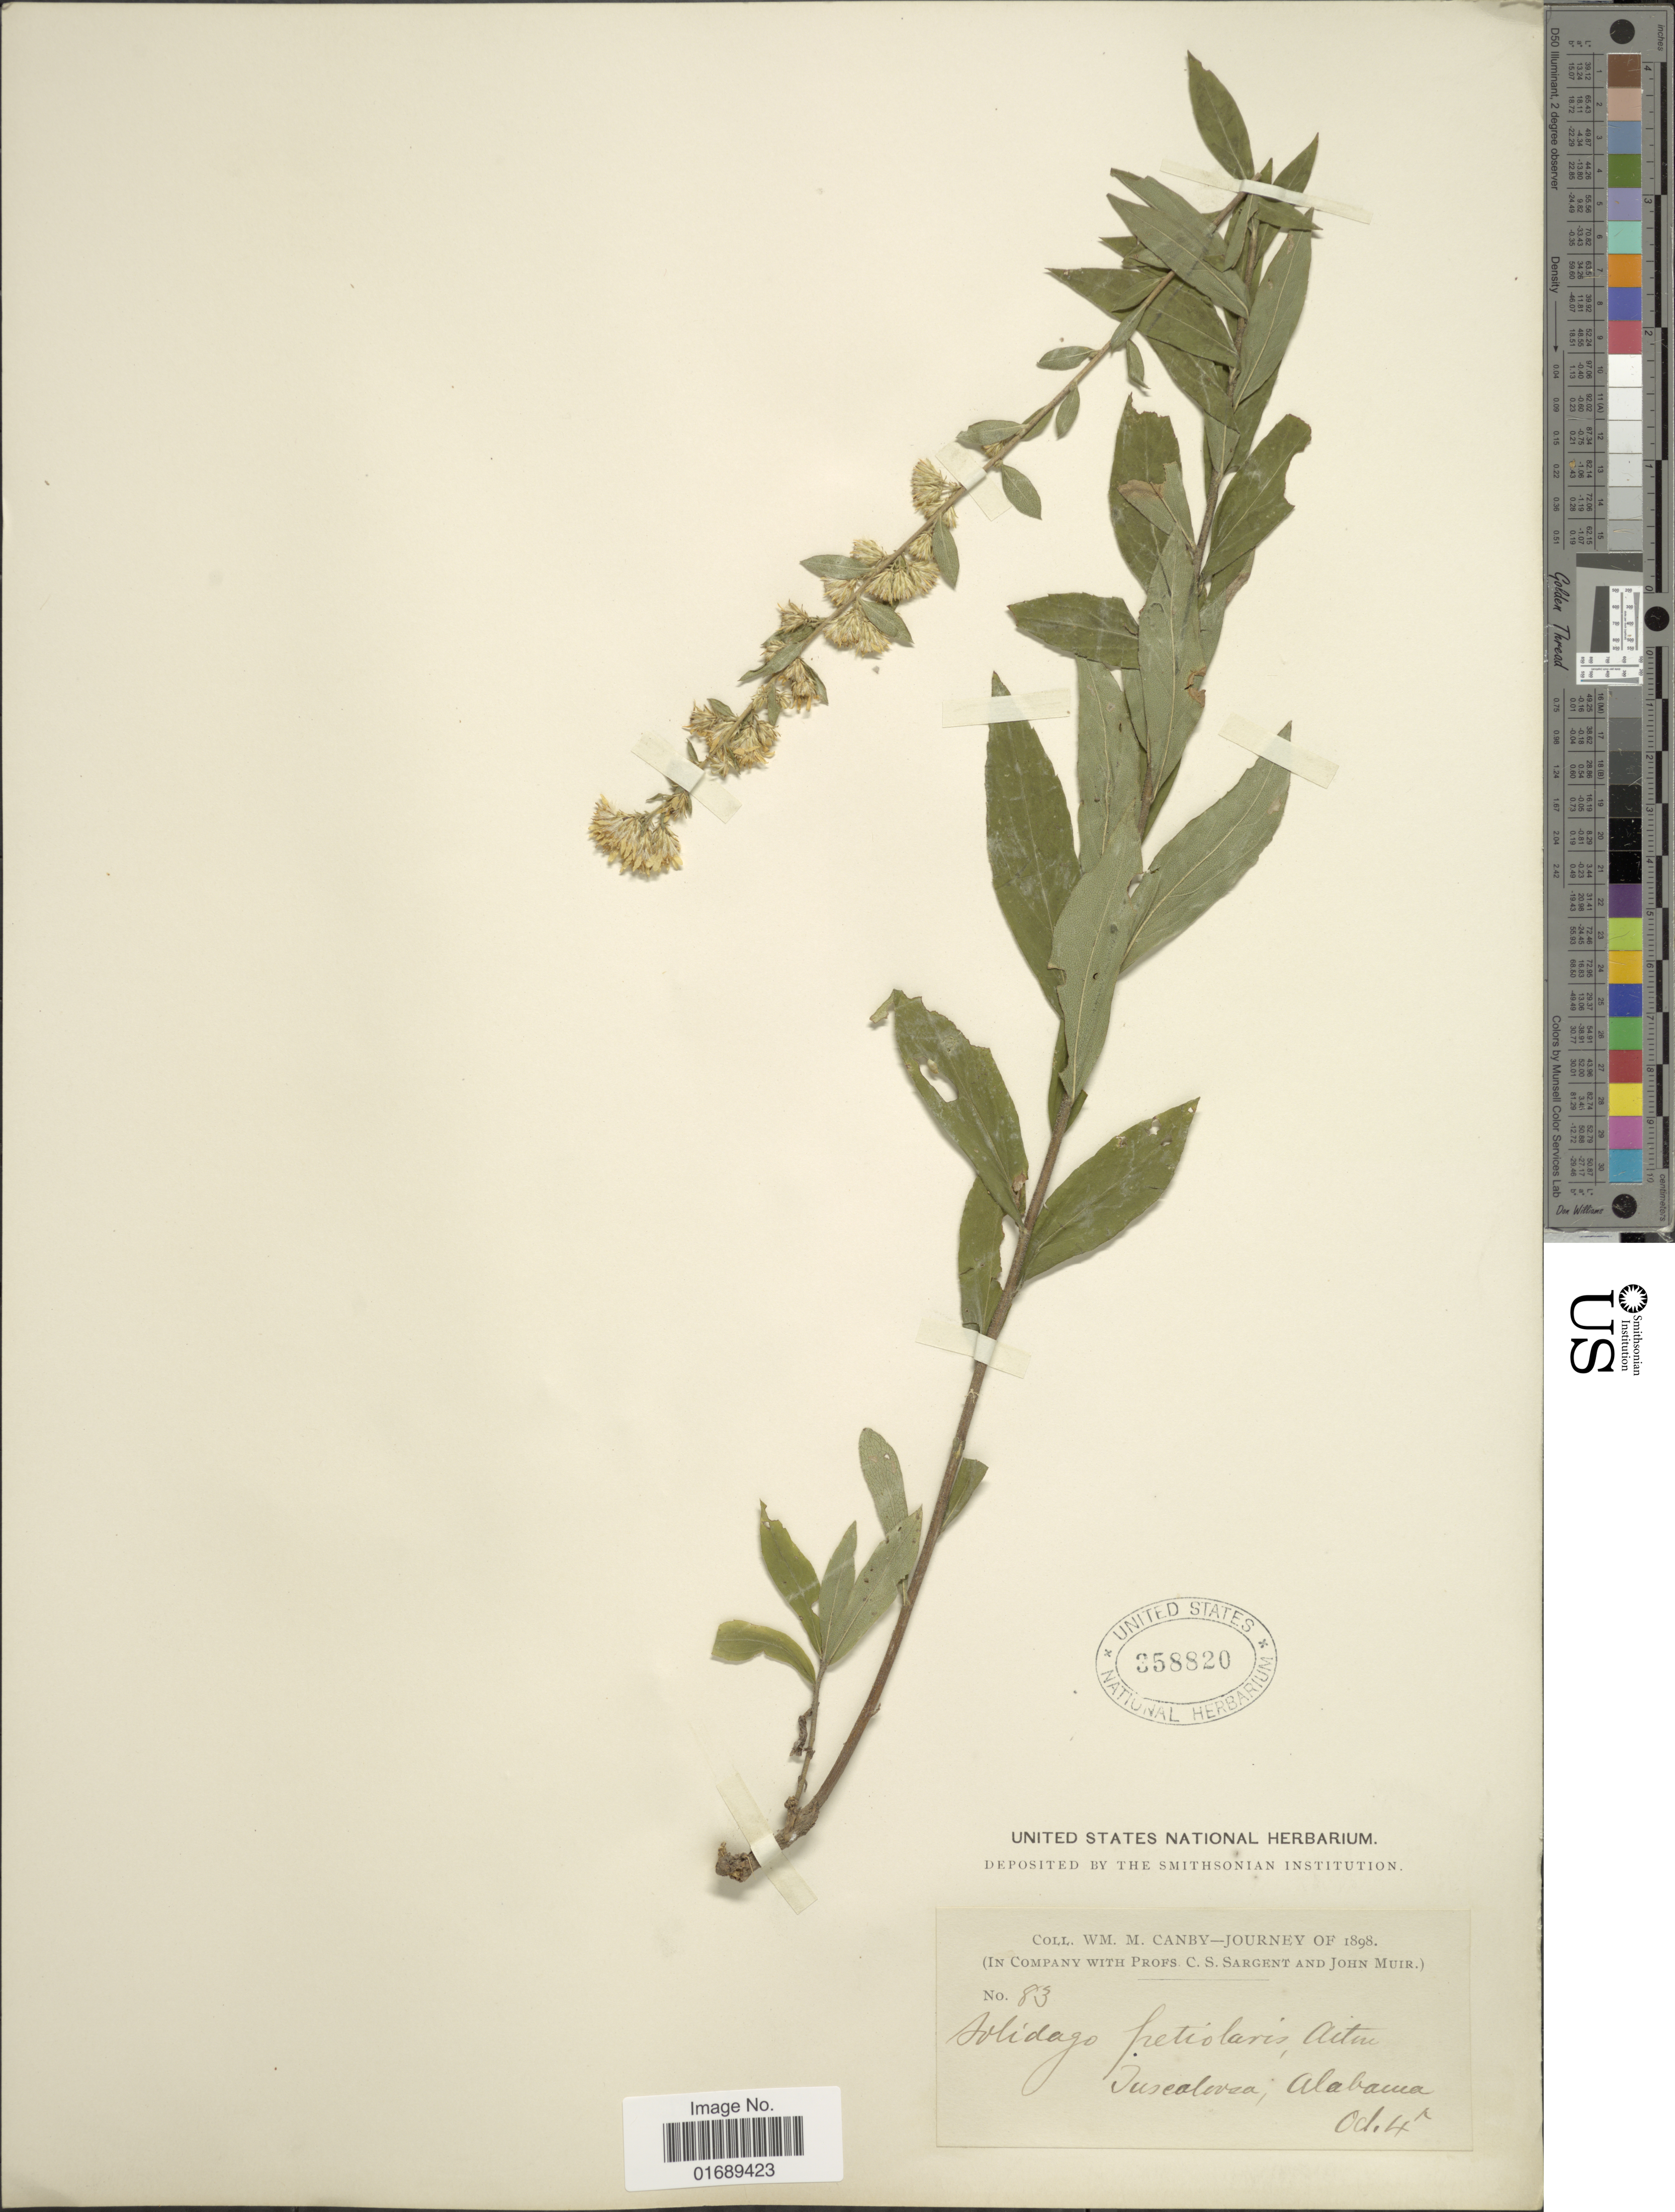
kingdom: Plantae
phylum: Tracheophyta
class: Magnoliopsida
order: Asterales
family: Asteraceae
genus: Solidago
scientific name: Solidago petiolaris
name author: Aiton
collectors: W. M. Canby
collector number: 83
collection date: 1898-10-04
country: United States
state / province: Alabama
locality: Tuscaloosa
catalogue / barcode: US 358820